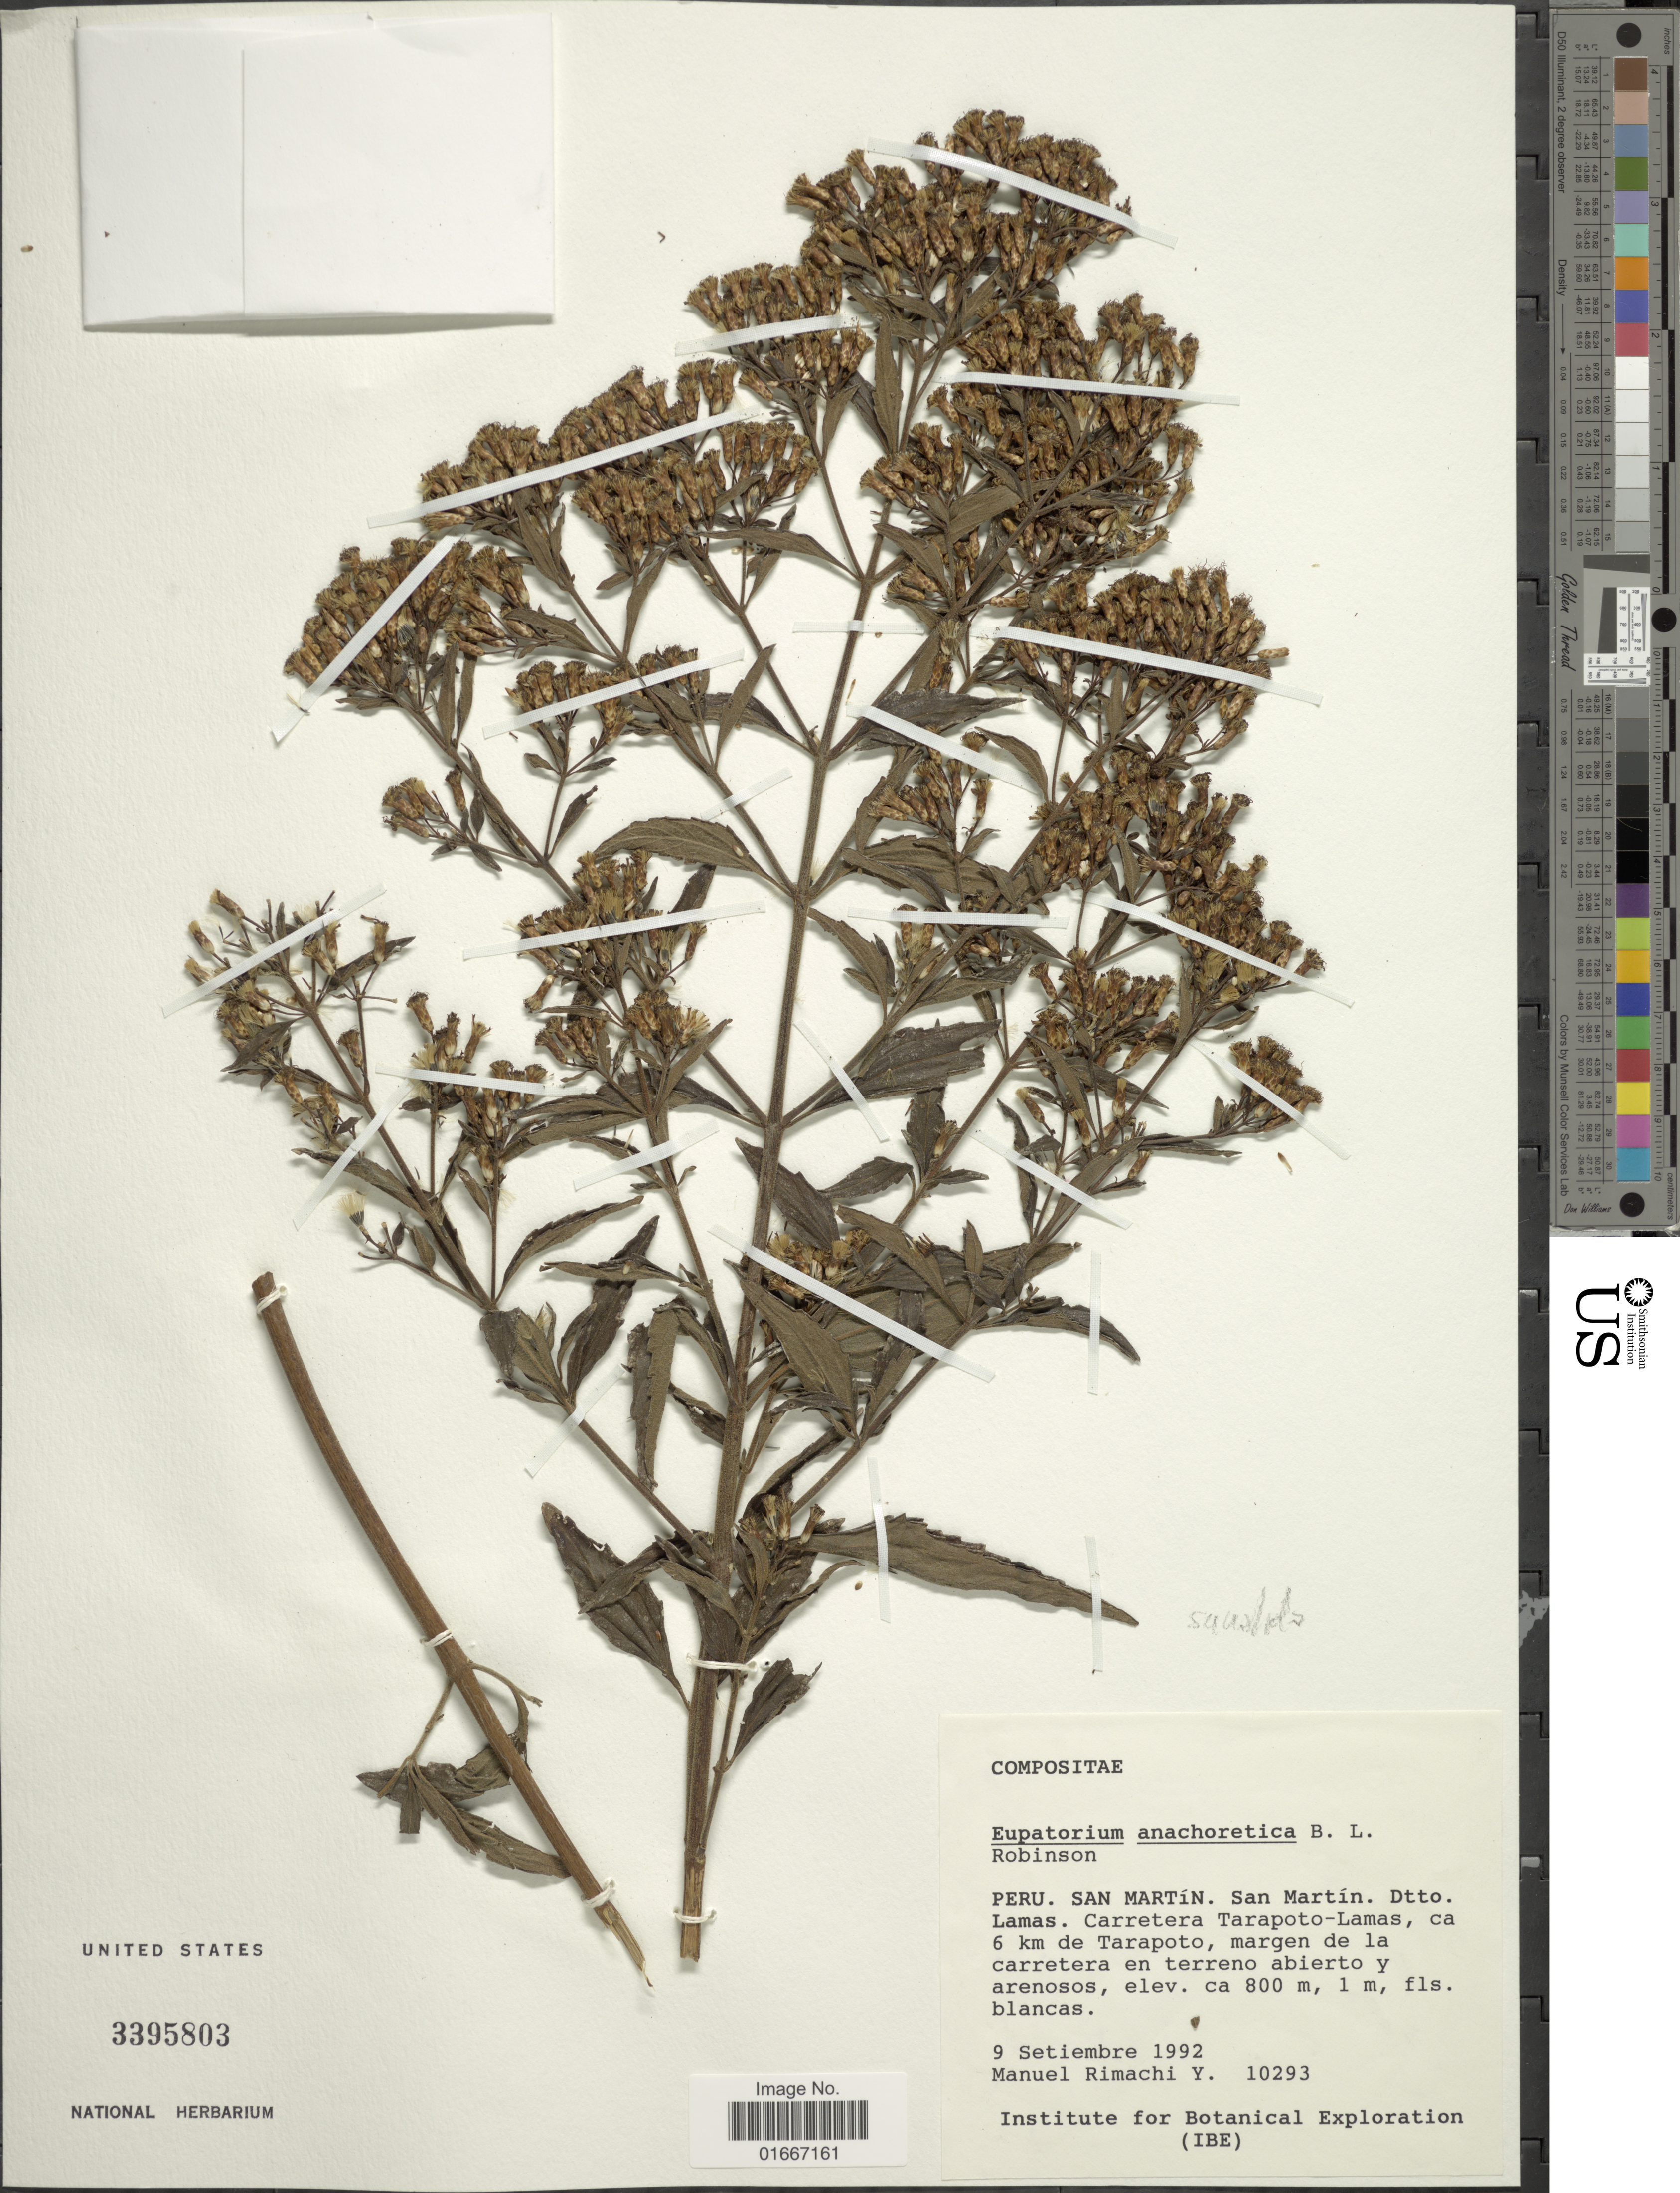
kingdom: Plantae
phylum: Tracheophyta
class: Magnoliopsida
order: Asterales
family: Asteraceae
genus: Chromolaena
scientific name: Chromolaena squalida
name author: (DC.) R.M. King & H. Rob.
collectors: M. Rimachi Y.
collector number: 10293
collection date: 1992-09-09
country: Peru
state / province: San Martín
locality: Peru. San Martin. San Martin. Dtto. Lamas. Carretera Tarapoto-Lamas, ca 6 km de Tarapoto, margen de la carretera en terreno abierto y arenosos,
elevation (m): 800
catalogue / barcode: US 3395803